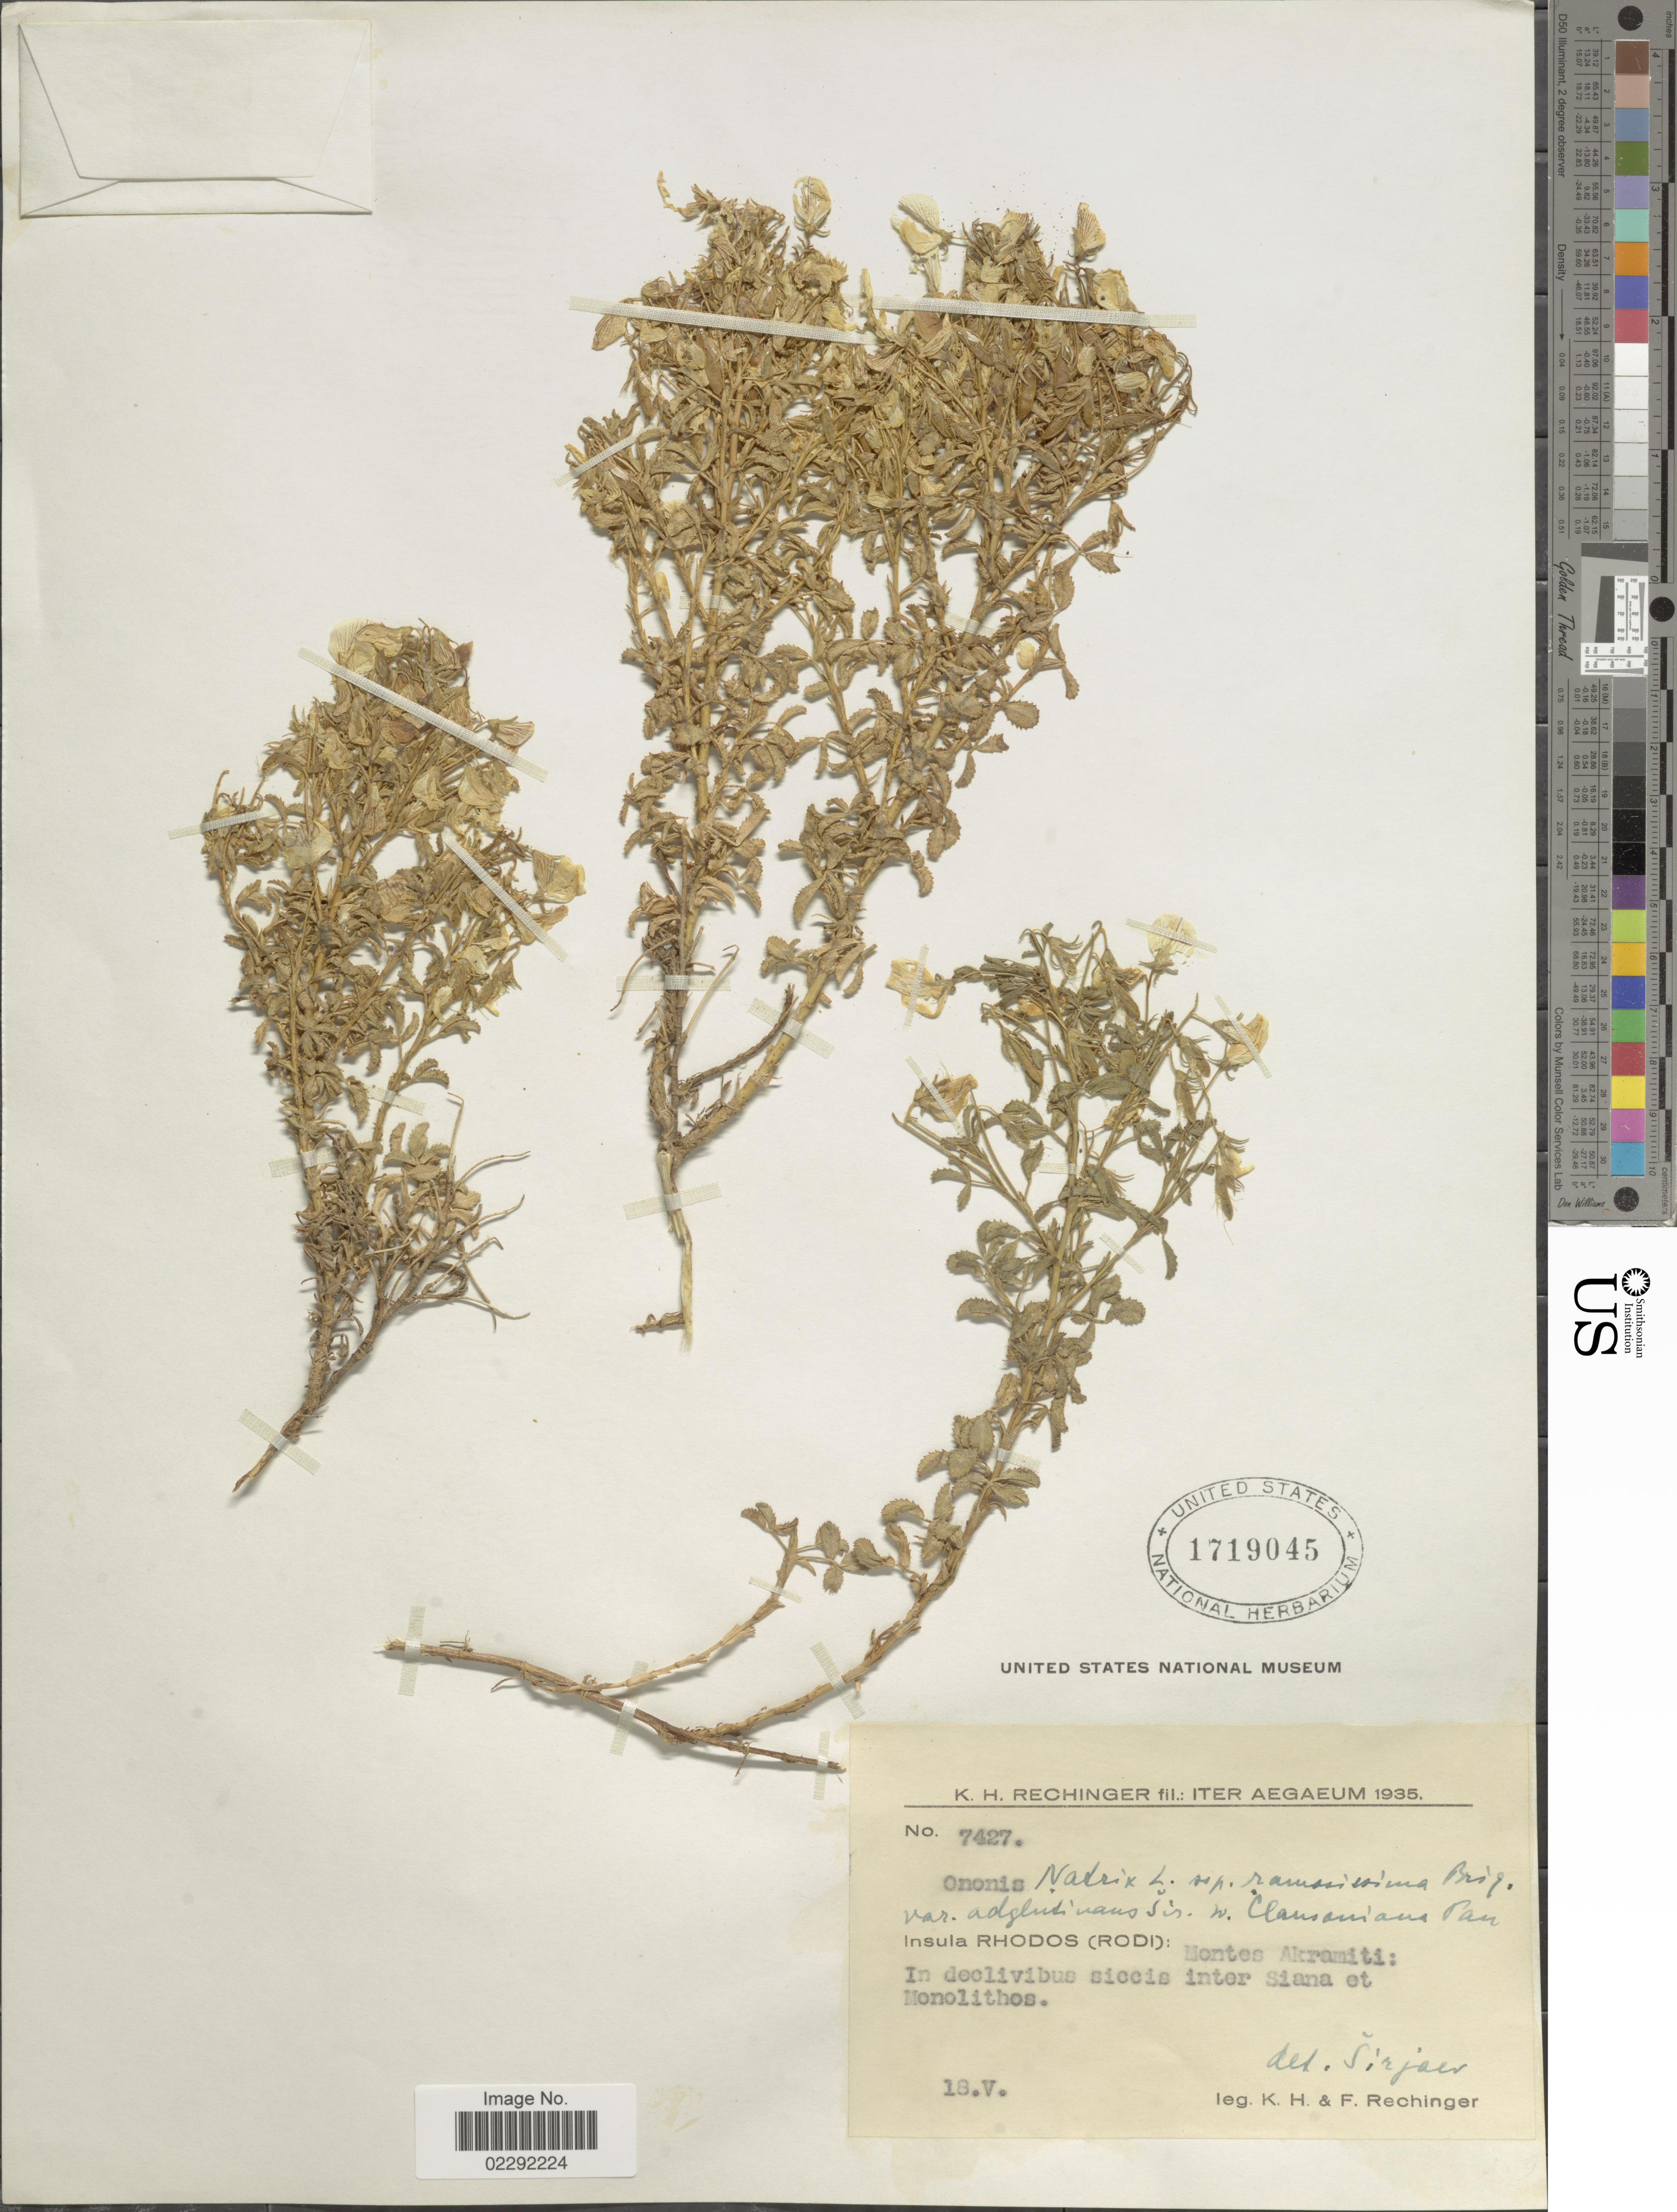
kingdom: Plantae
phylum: Tracheophyta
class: Magnoliopsida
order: Fabales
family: Fabaceae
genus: Ononis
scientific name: Ononis natrix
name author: L.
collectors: K. H. Rechinger & F. Rechinger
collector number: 7427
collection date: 1935-05-18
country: Greece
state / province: South Aegean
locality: Aegaeum. Insula Rhodos (Rodi): Montes Akramiti: In declivibus siccis inter Siana et Monolithos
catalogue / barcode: US 1719045